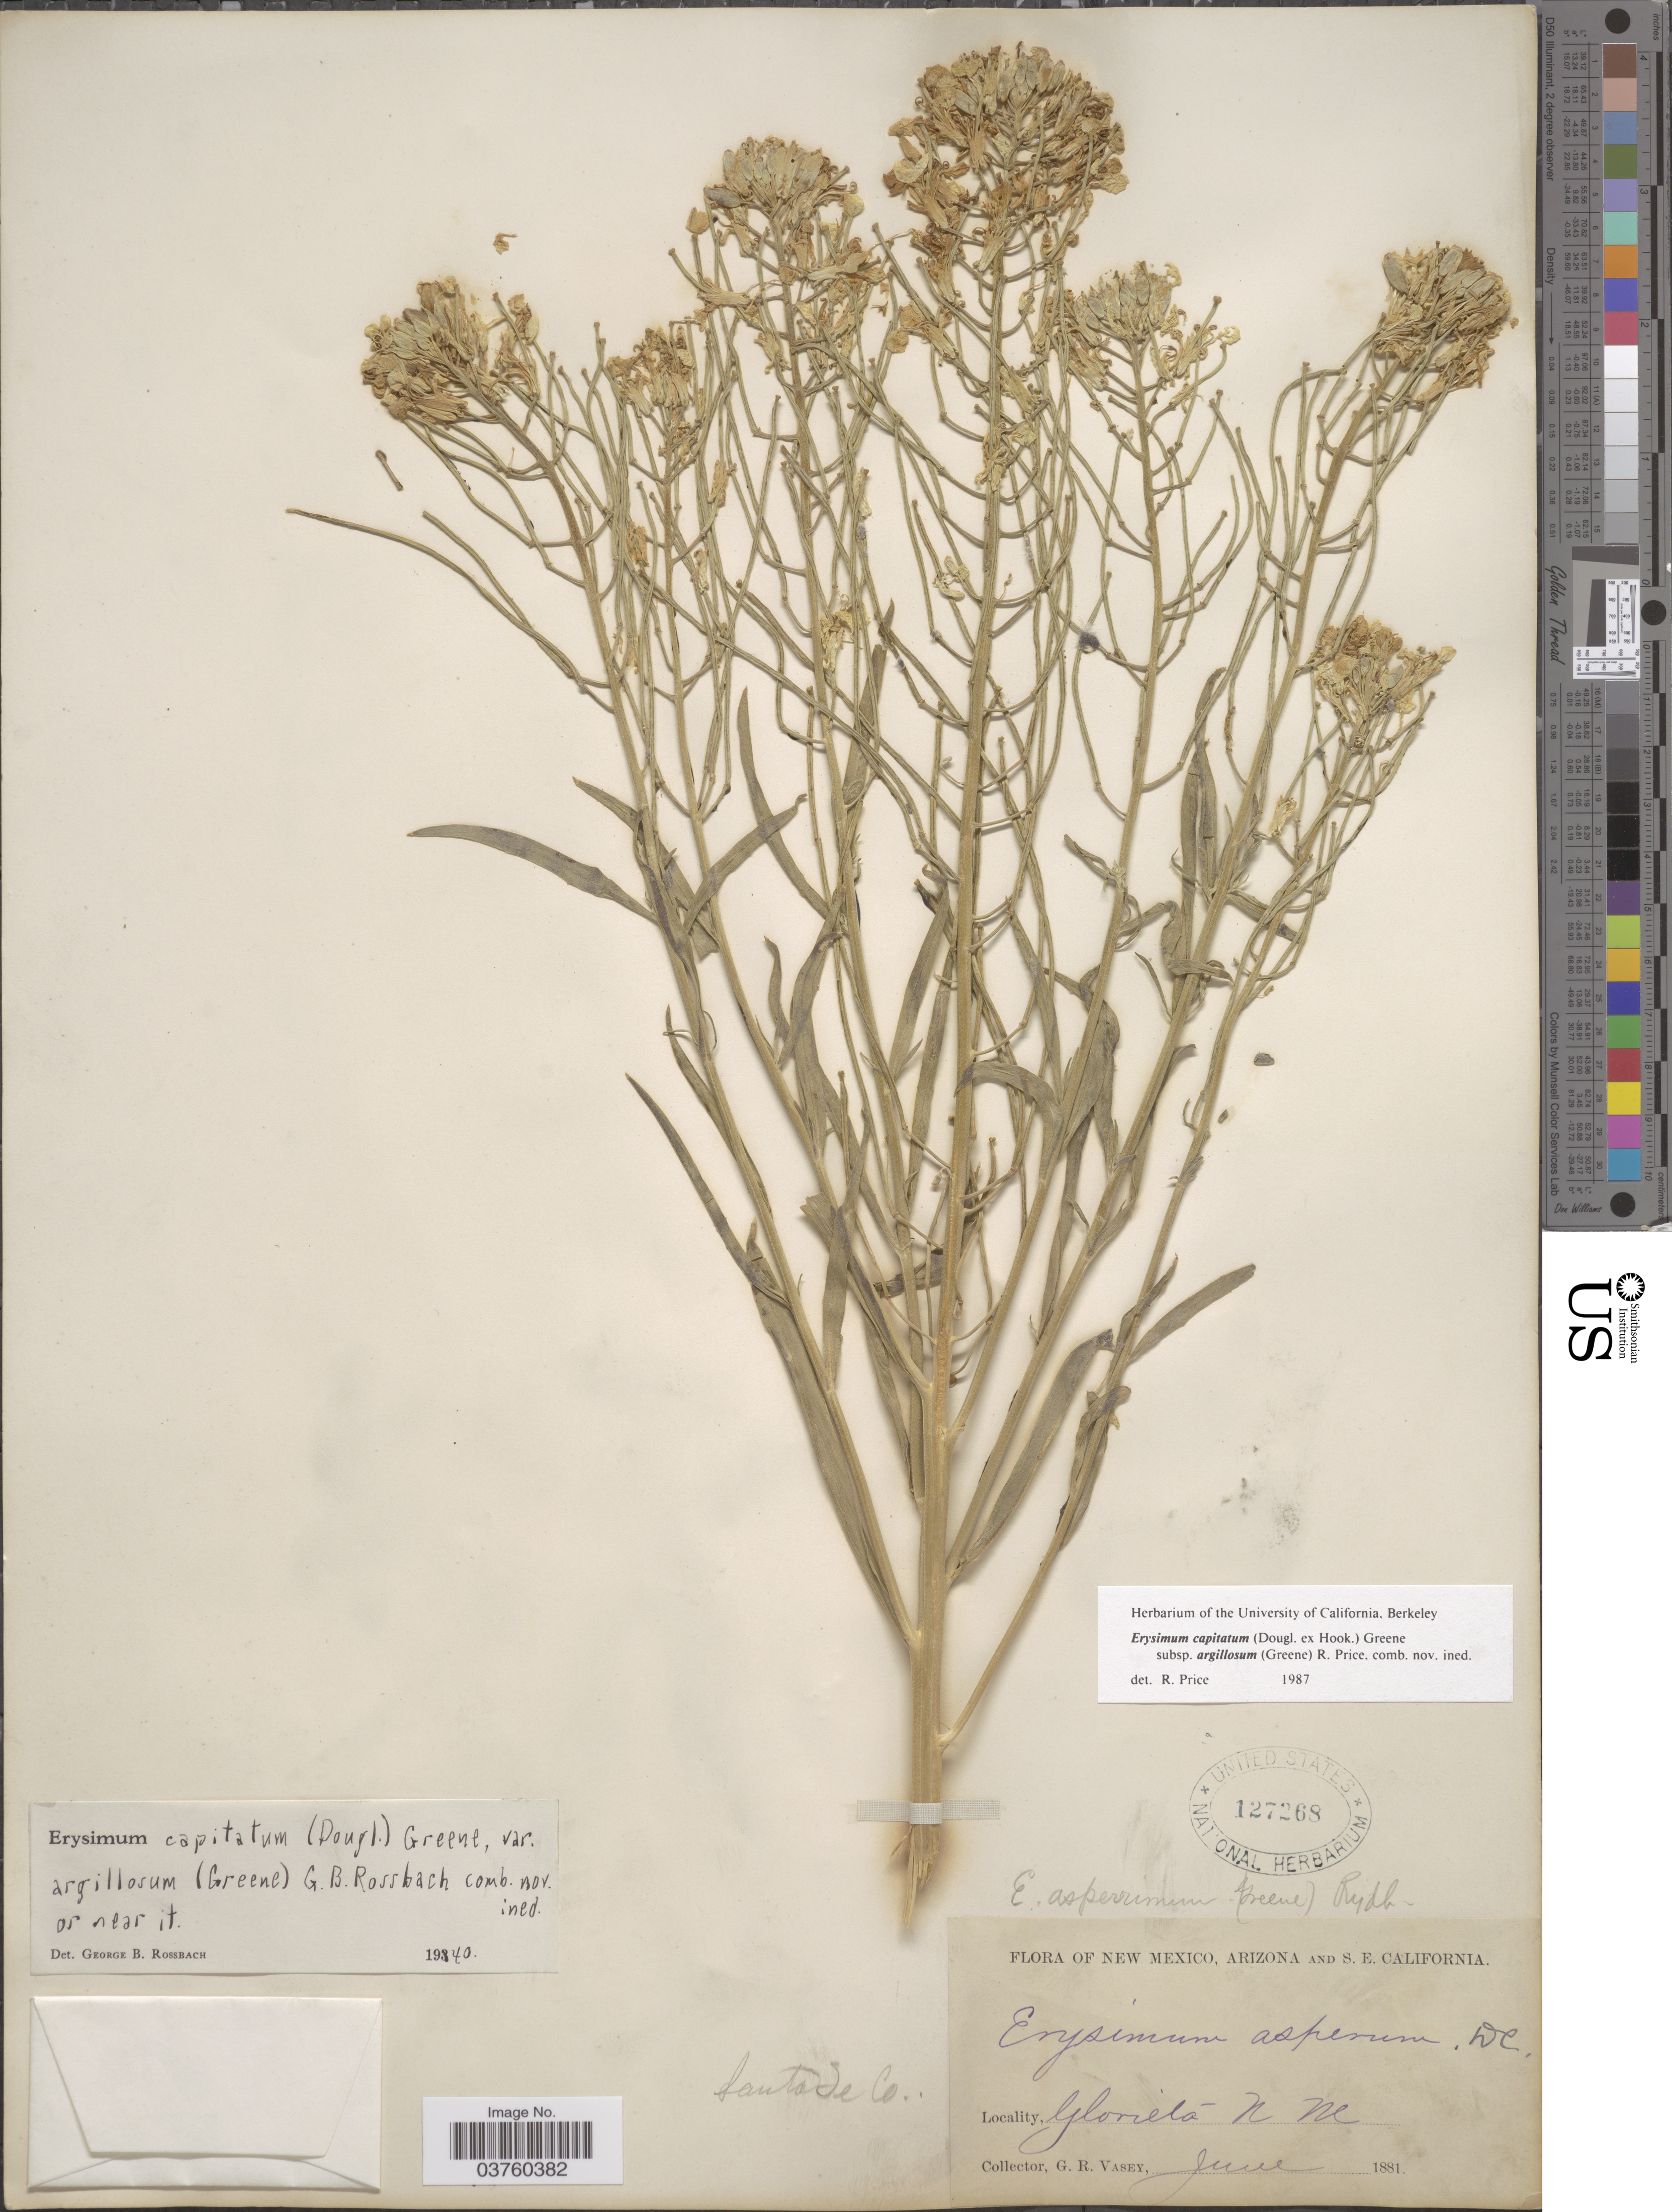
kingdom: Plantae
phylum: Tracheophyta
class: Magnoliopsida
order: Brassicales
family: Brassicaceae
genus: Erysimum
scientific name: Erysimum capitatum var. argillosum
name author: (Greene) R.J. Davis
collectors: G. R. Vasey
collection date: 1881-06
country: United States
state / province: New Mexico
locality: Glorieta. Santa Fe Co.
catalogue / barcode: US 127268